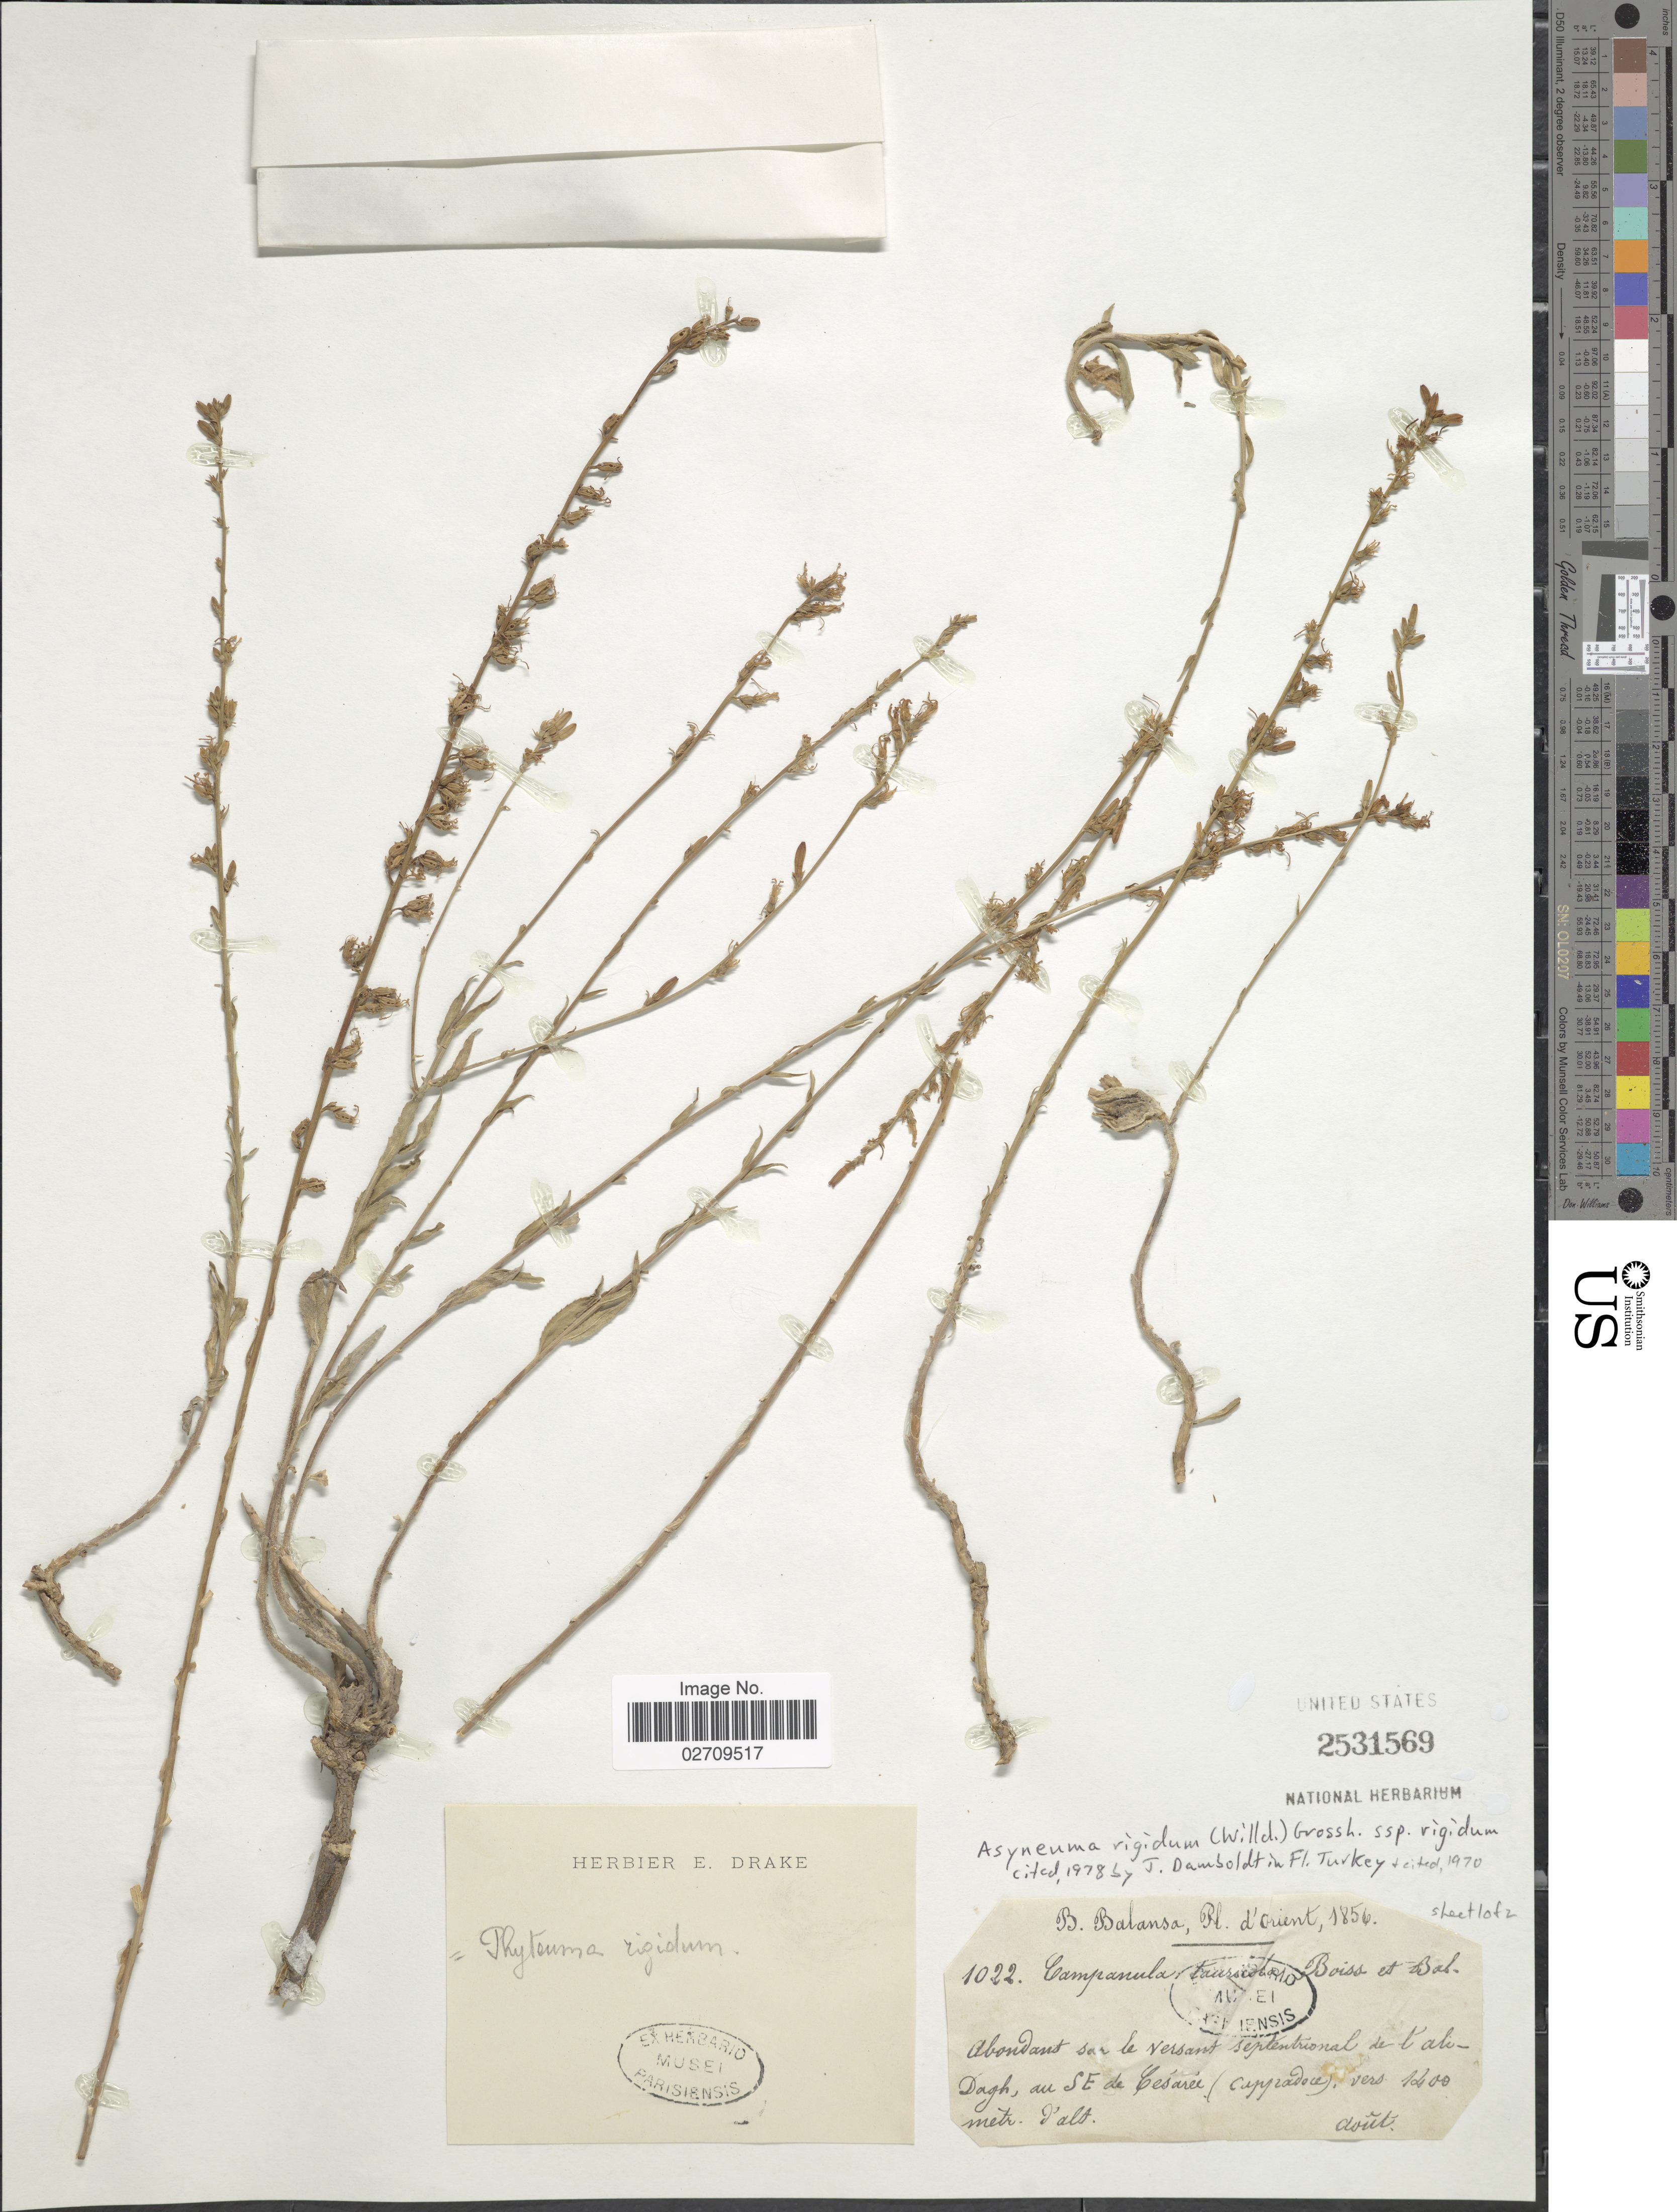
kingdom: Plantae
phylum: Tracheophyta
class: Magnoliopsida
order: Asterales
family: Campanulaceae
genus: Asyneuma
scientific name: Asyneuma rigidum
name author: (Willd.) Grossh.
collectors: B. Balansa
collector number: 1022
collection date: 1856-08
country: Turkey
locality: D'Orient, Abondant sar le versant septentrional de l'alidagh, au SE de Cesaree (Cappadoce) [interpreted]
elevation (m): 1400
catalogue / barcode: US 2531569